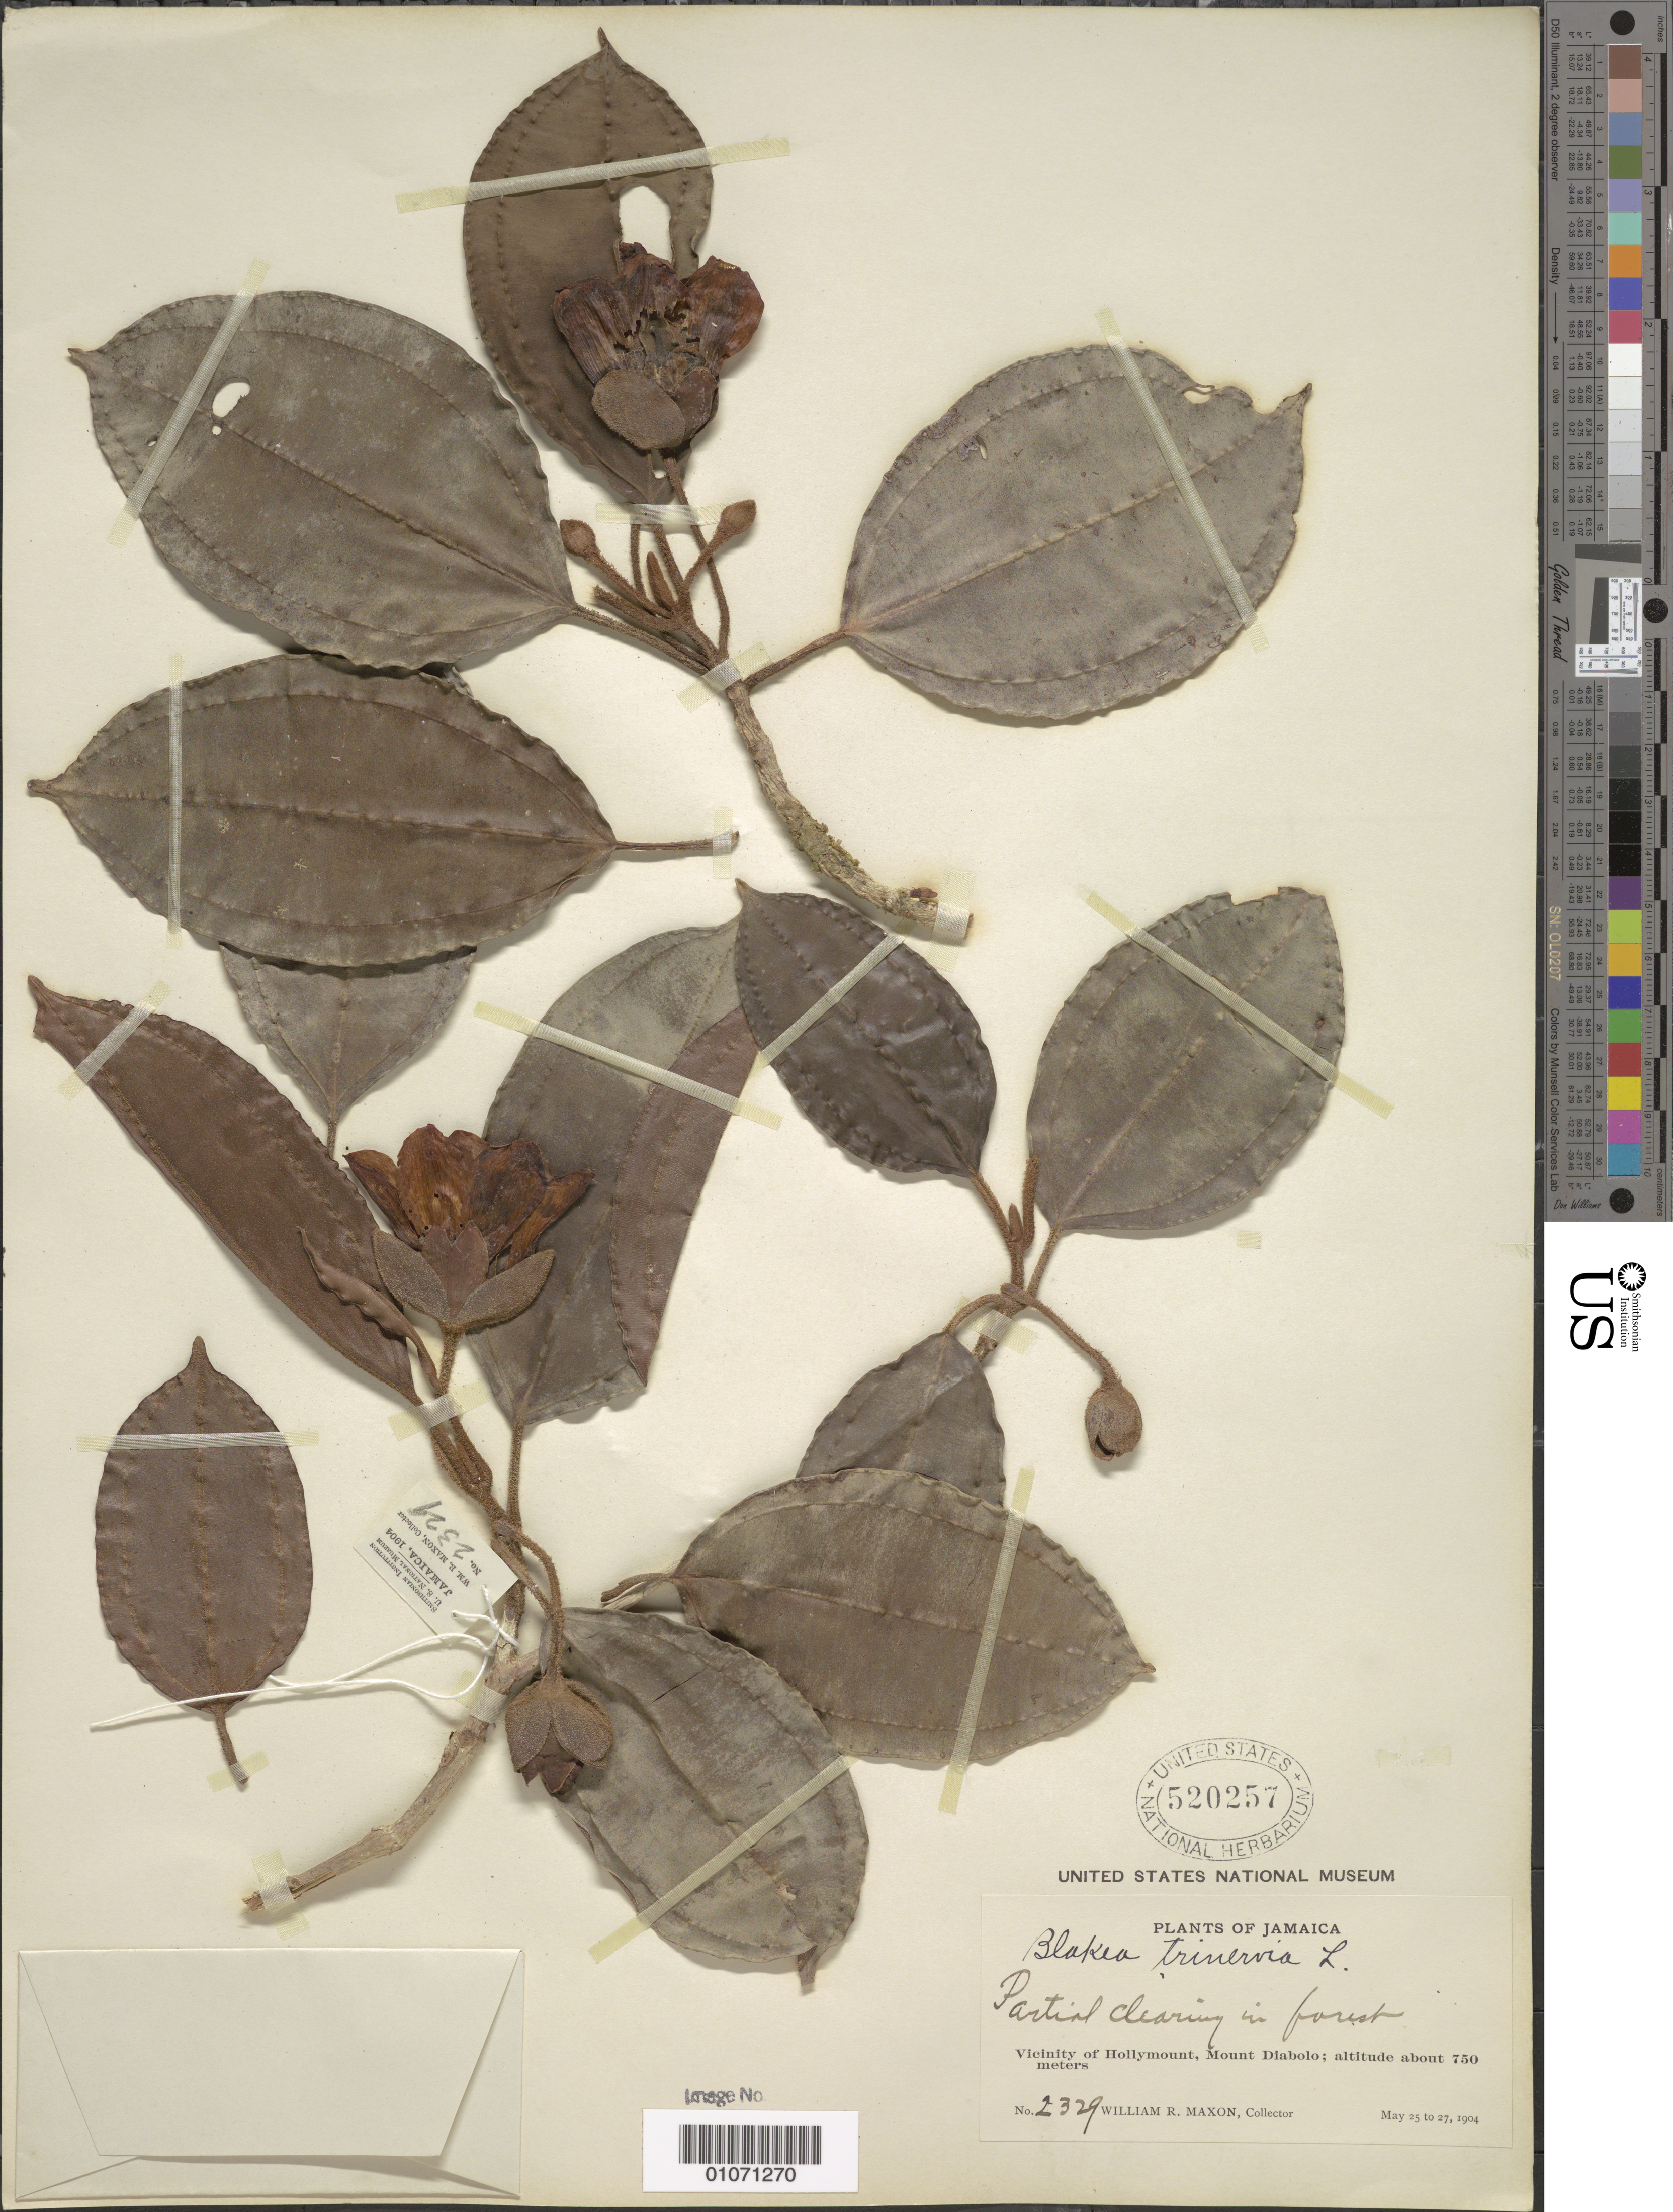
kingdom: Plantae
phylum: Tracheophyta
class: Magnoliopsida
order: Myrtales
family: Melastomataceae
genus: Blakea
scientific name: Blakea trinervia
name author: L.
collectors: W. R. Maxon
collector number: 2329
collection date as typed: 25 May 1904 to 27 May 1904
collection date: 1904-05-25/1904-05-27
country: Jamaica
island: Jamaica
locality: Hollymount vicinity, Mount Diabolo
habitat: Partial clearing in forest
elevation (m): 750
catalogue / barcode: US 520257